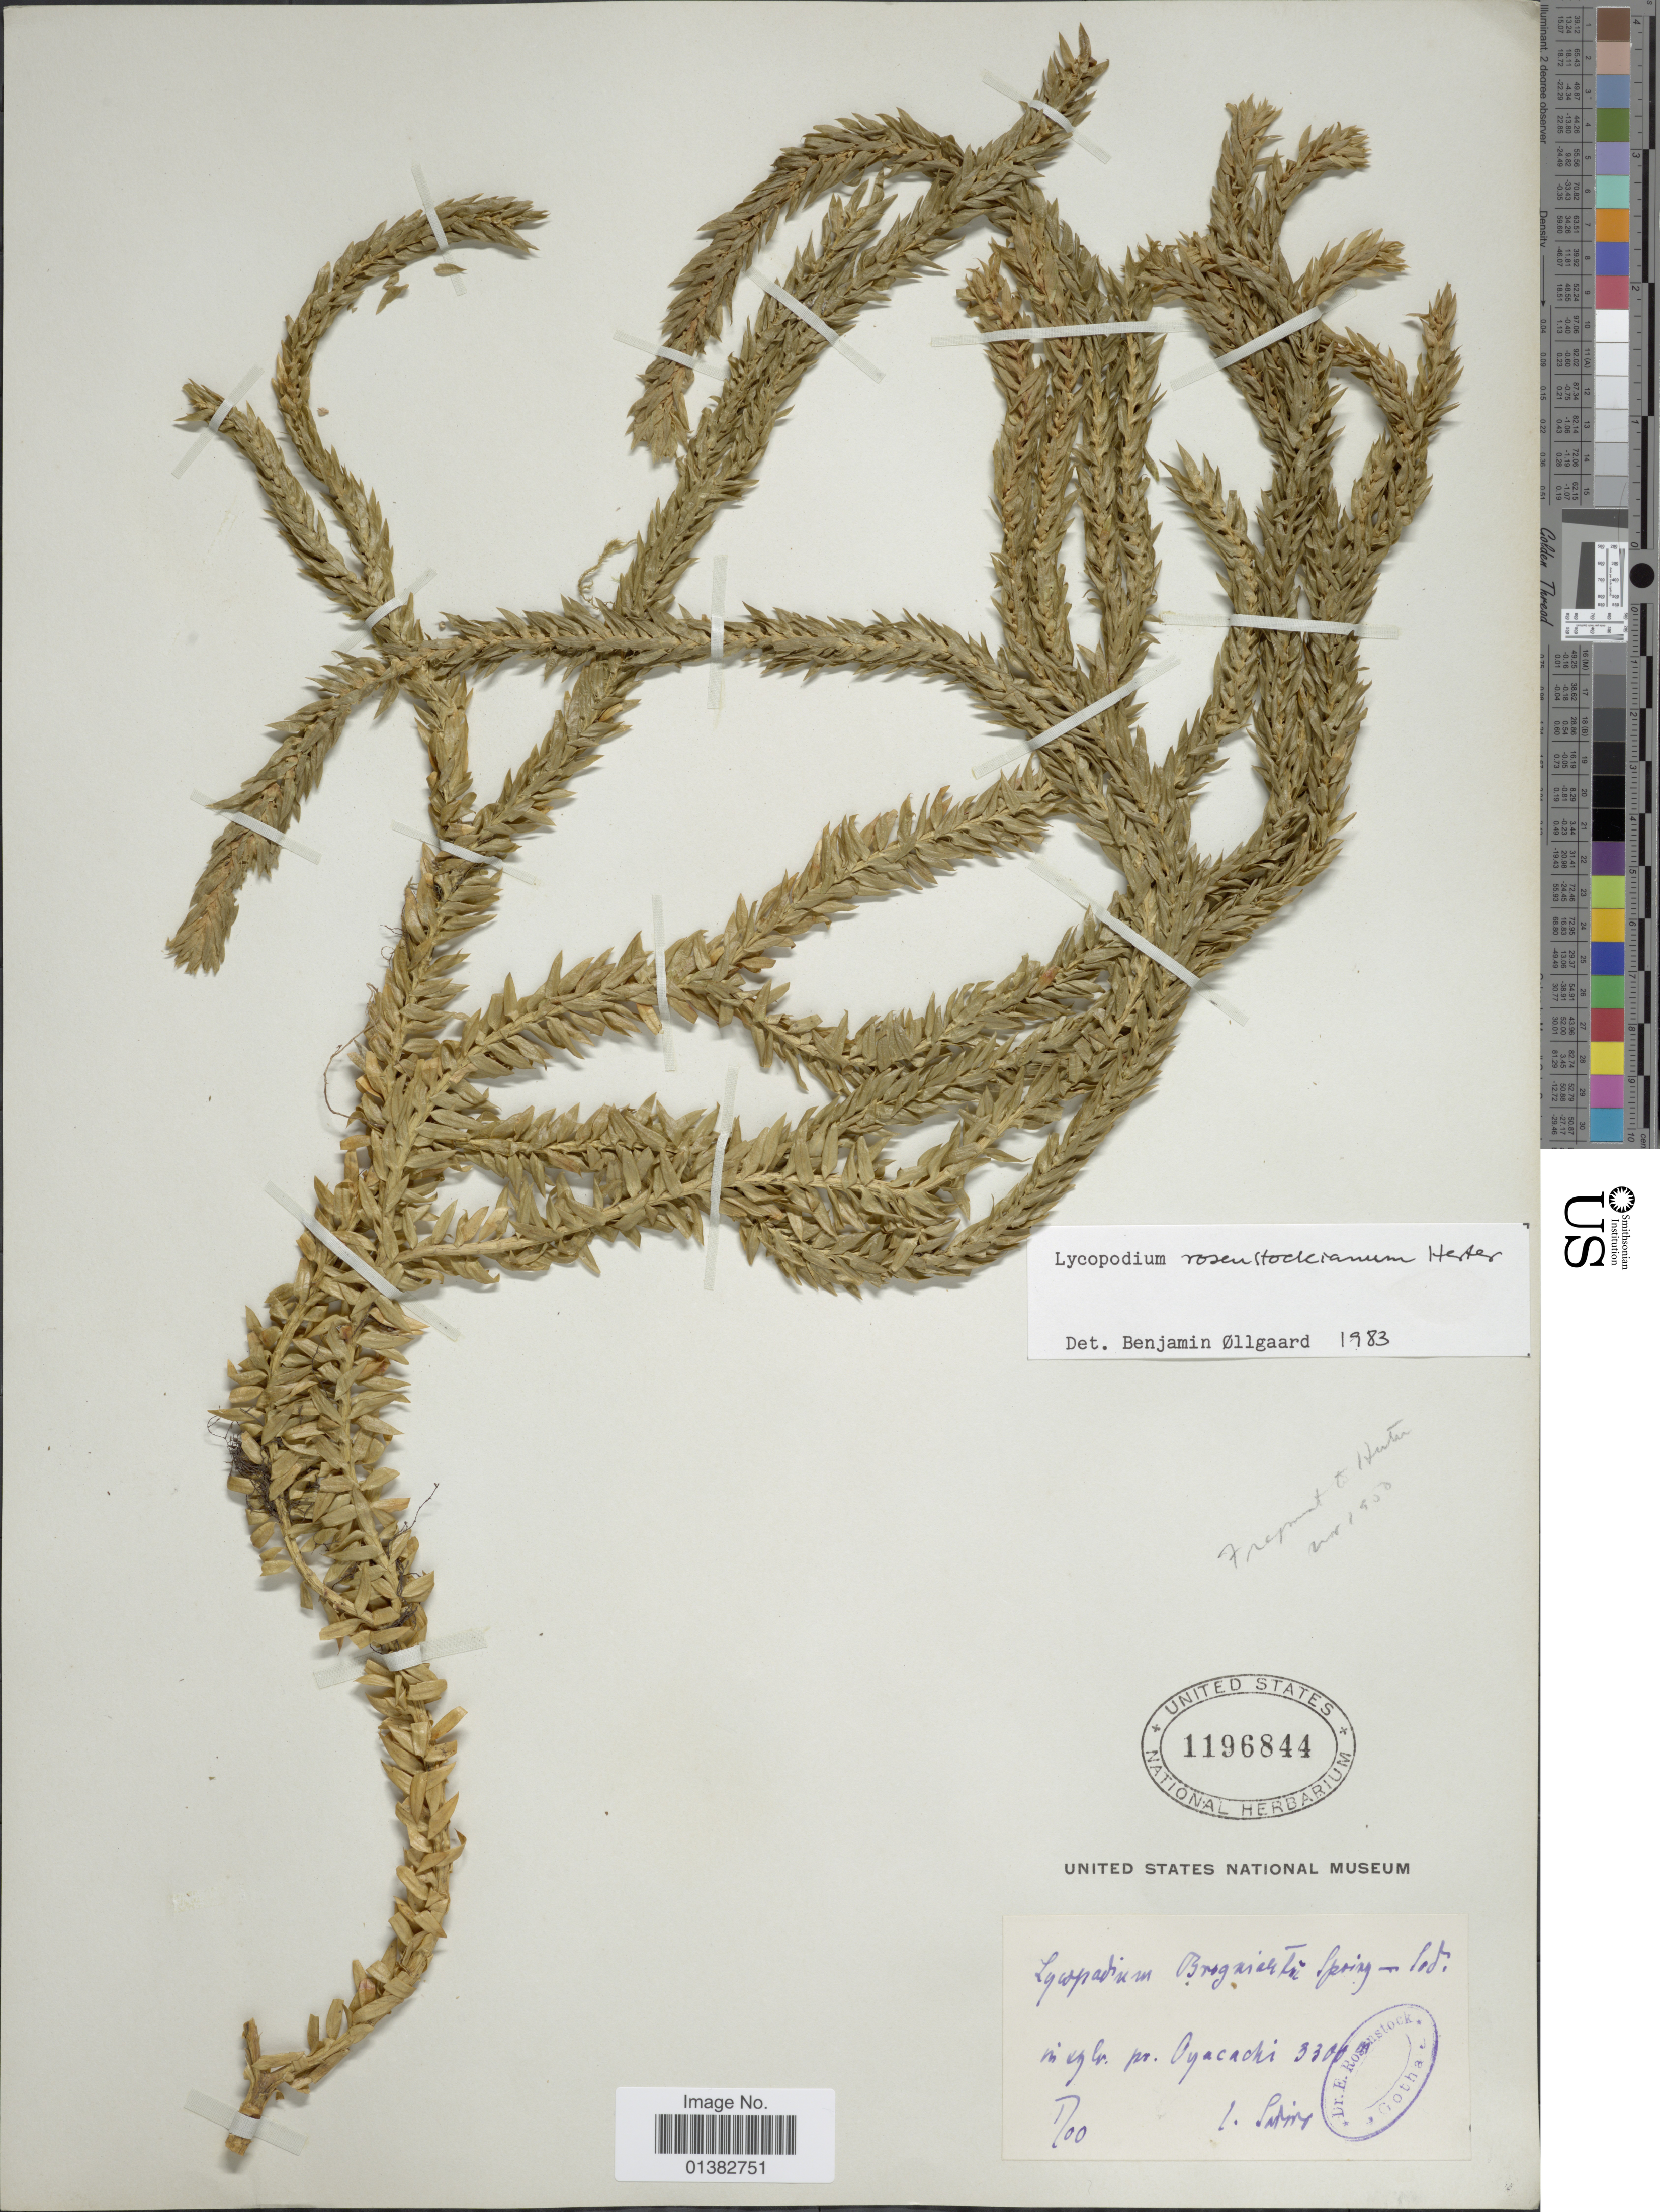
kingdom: Plantae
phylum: Tracheophyta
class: Lycopodiopsida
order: Lycopodiales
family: Lycopodiaceae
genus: Phlegmariurus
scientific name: Phlegmariurus rosenstockianus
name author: (Herter) B. Øllg.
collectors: L. Sodiro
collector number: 1700*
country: Ecuador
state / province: Napo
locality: In sylv. pr. Oyacachi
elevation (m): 3300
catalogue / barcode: US 1196844